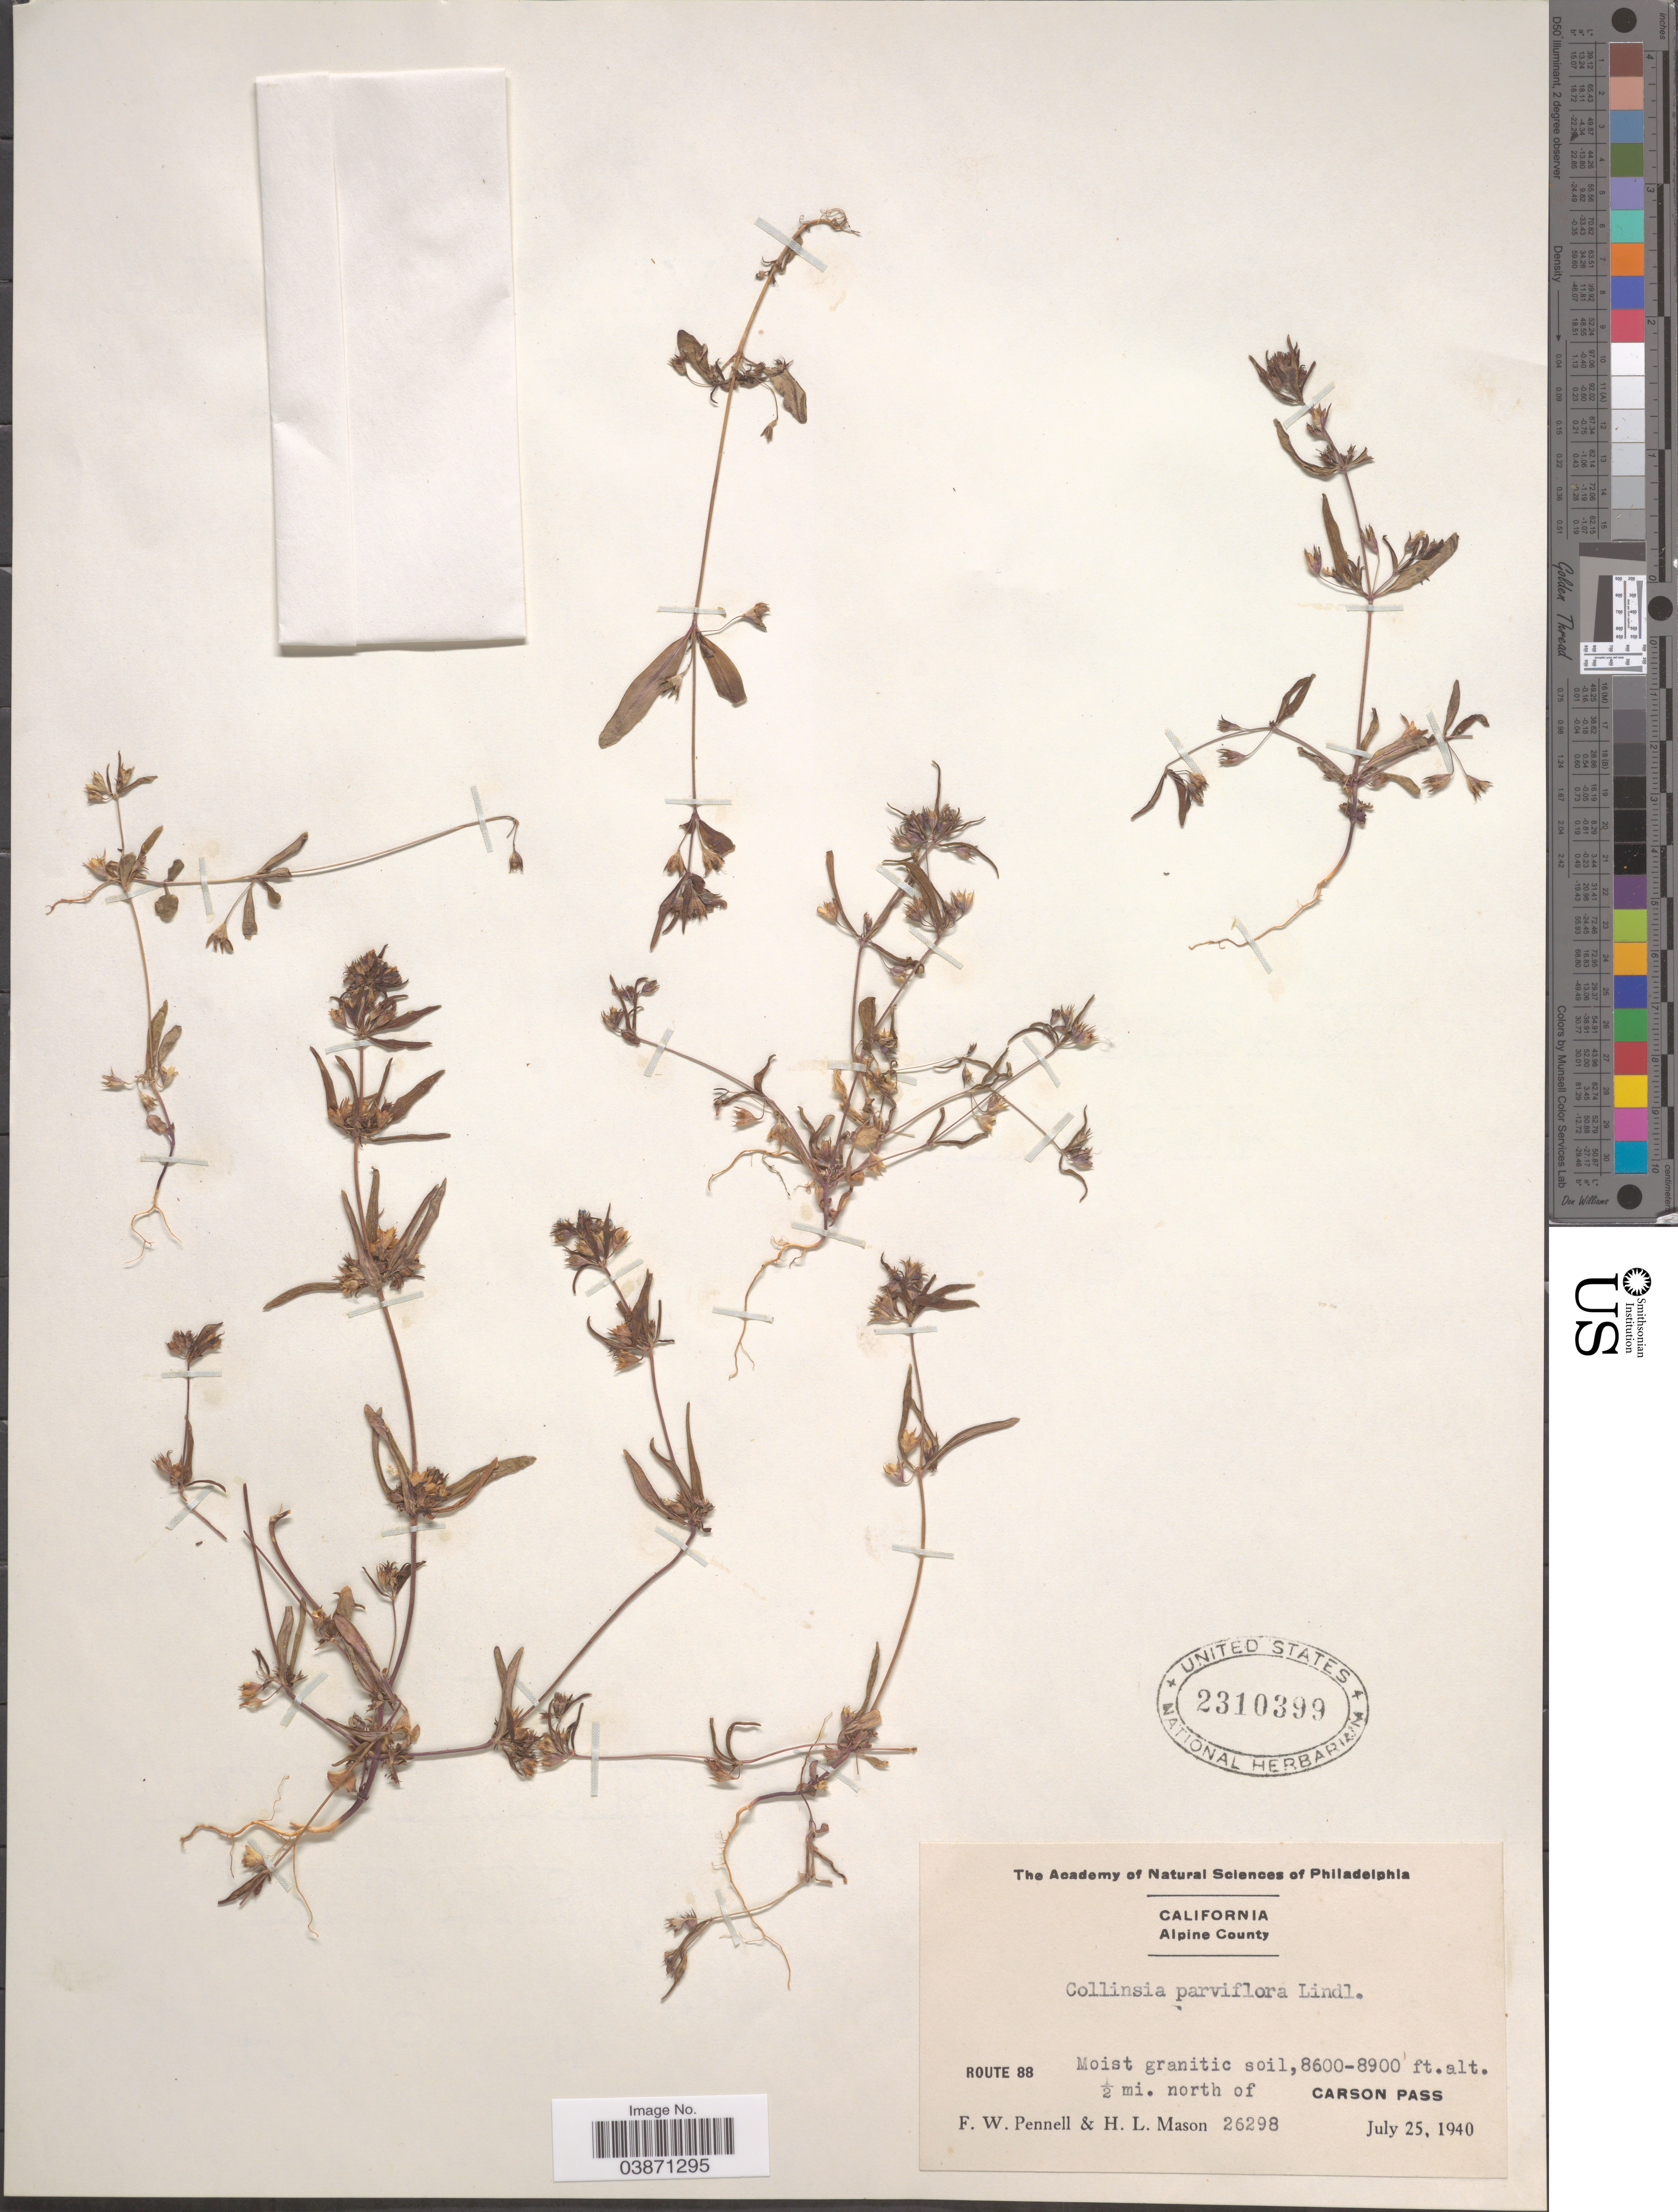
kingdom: Plantae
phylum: Tracheophyta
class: Magnoliopsida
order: Lamiales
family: Plantaginaceae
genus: Collinsia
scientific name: Collinsia parviflora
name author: Douglas ex Lindl.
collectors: F. W. Pennell & H. L. Mason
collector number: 26298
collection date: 1940-07-25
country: United States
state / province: California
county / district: Alpine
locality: Alpine County. Route 88. ½ mi. north of Carson Pass.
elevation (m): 2621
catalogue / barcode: US 2310399